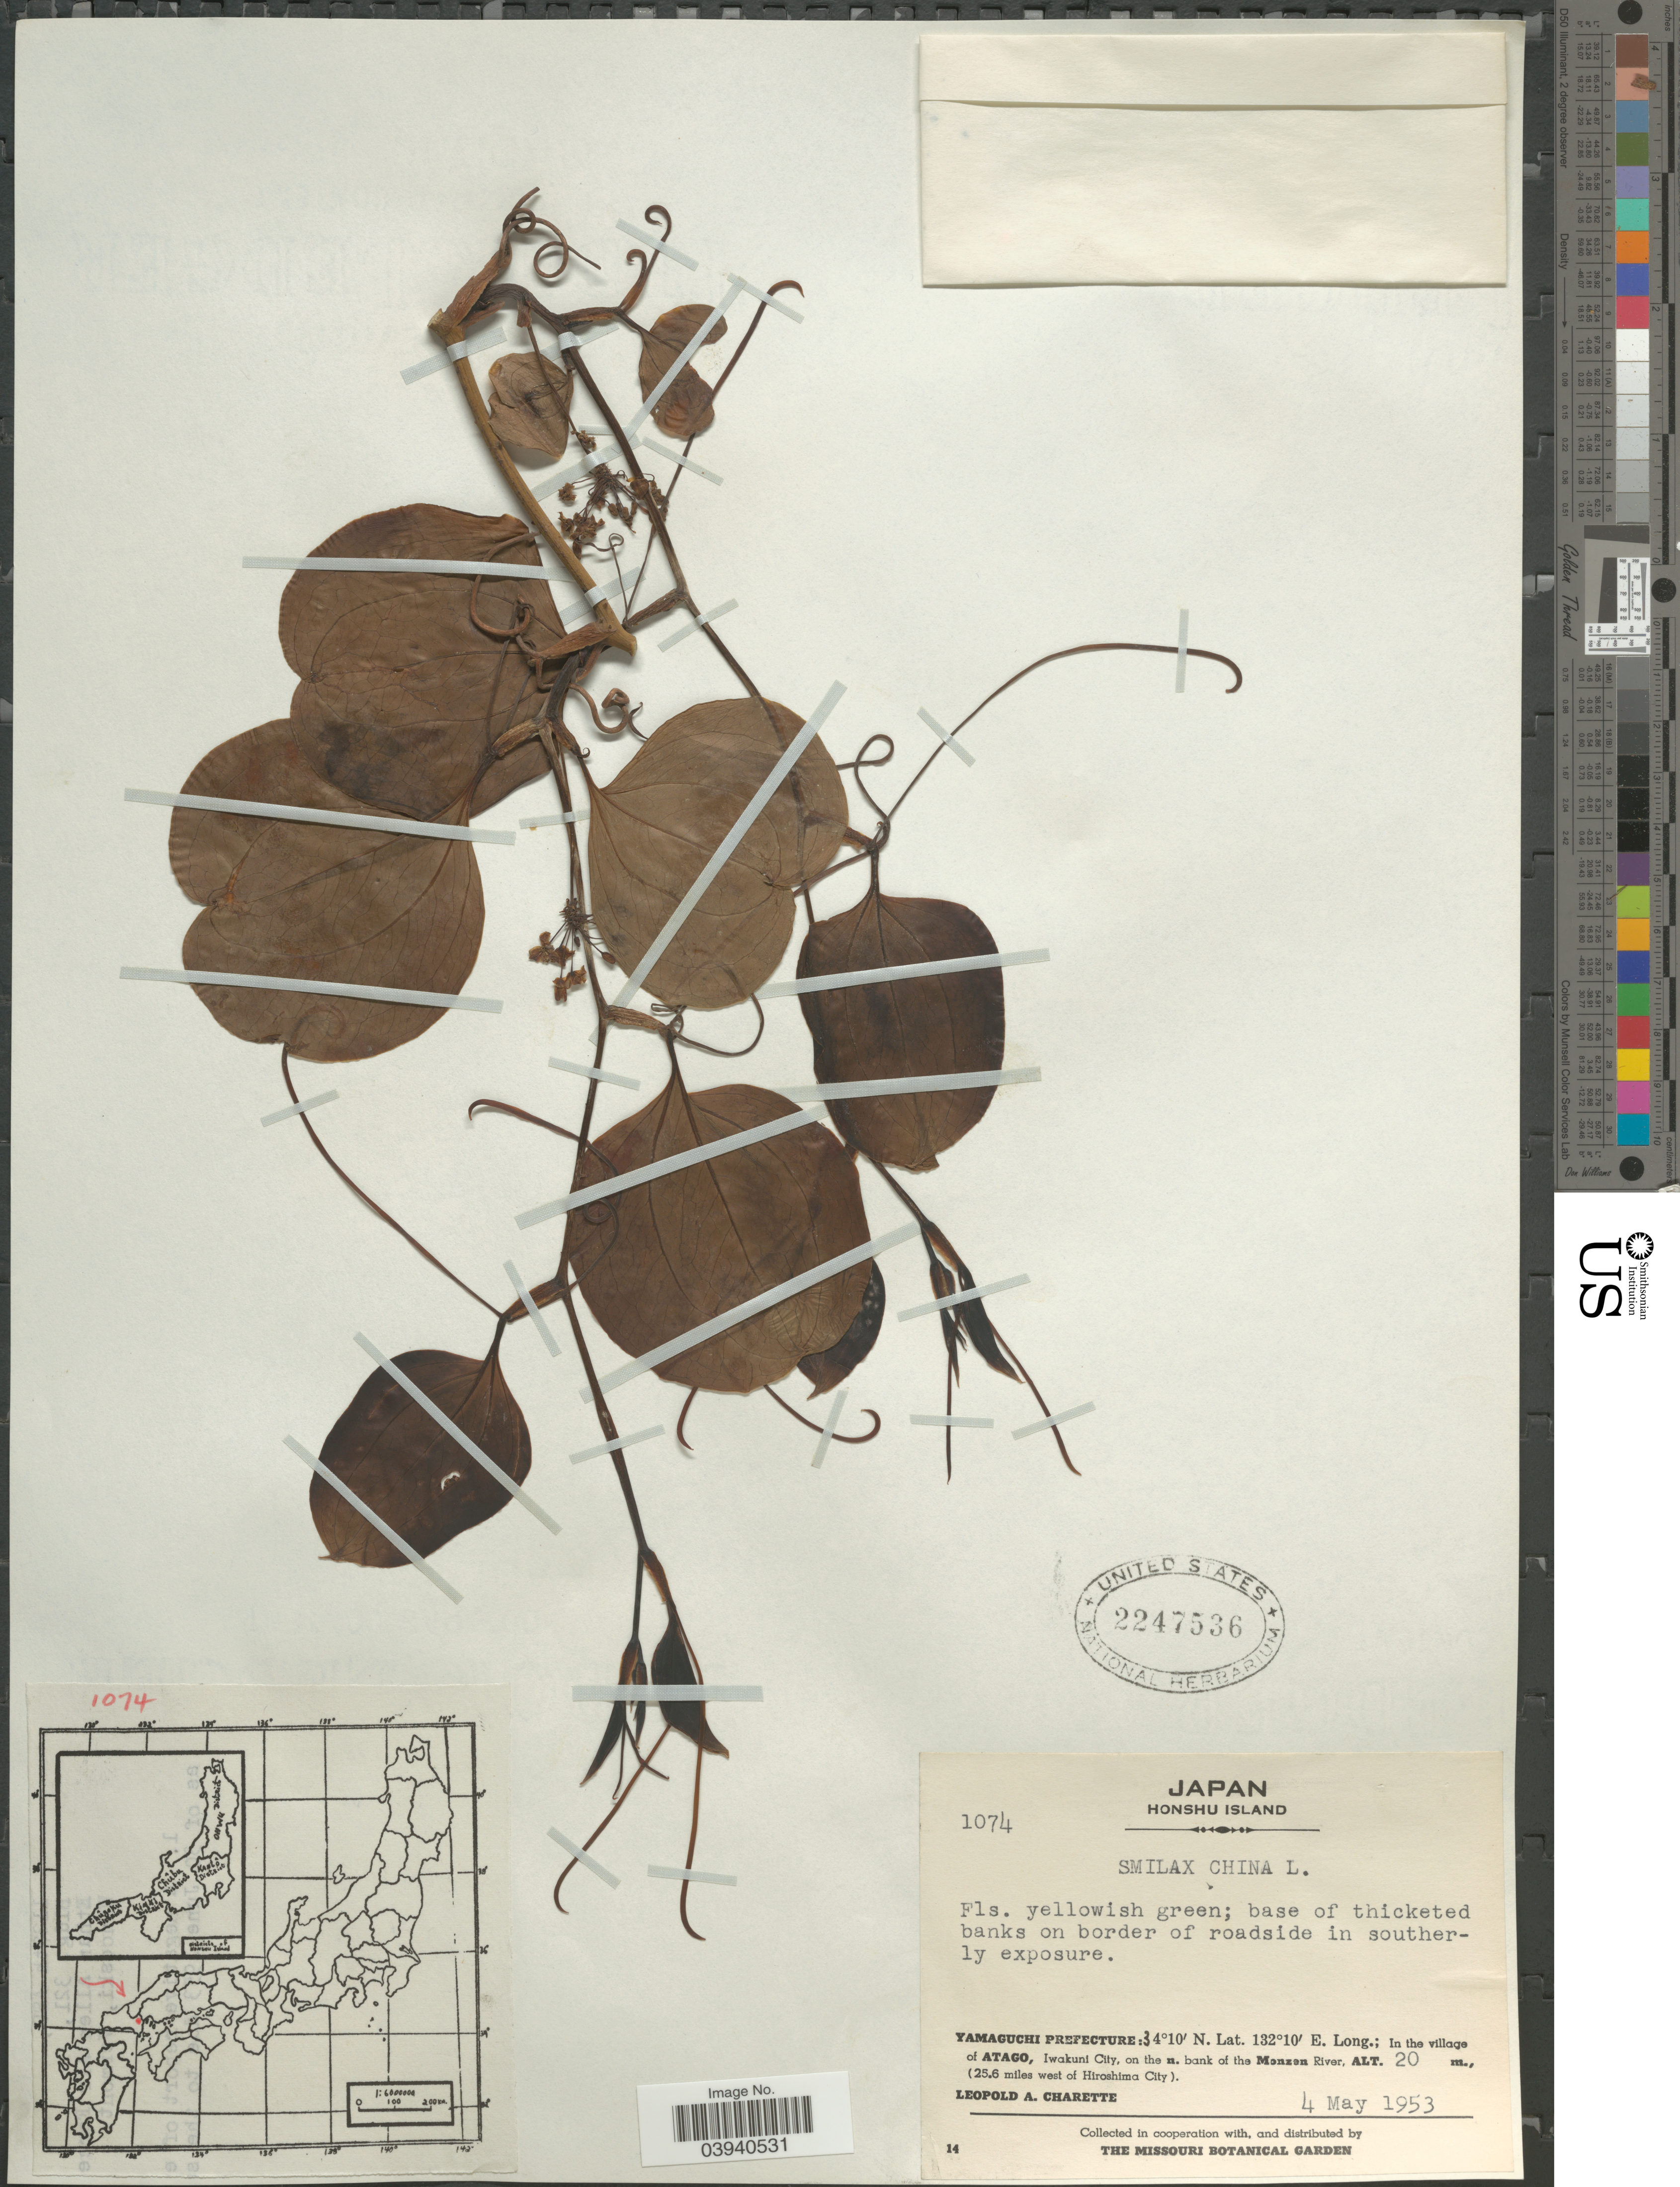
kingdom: Plantae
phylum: Tracheophyta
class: Liliopsida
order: Liliales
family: Smilacaceae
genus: Smilax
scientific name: Smilax china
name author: L.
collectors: L. A. Charette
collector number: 1074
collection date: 1953-05-04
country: Japan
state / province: Yamaguti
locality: Honshu Island. Yamaguchi Prefecture: In the village of Atago, Iwakuni City, on the n. bank of the Monzen River, (25.6 miles west of Hiroshima City).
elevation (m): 20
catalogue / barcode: US 2247536